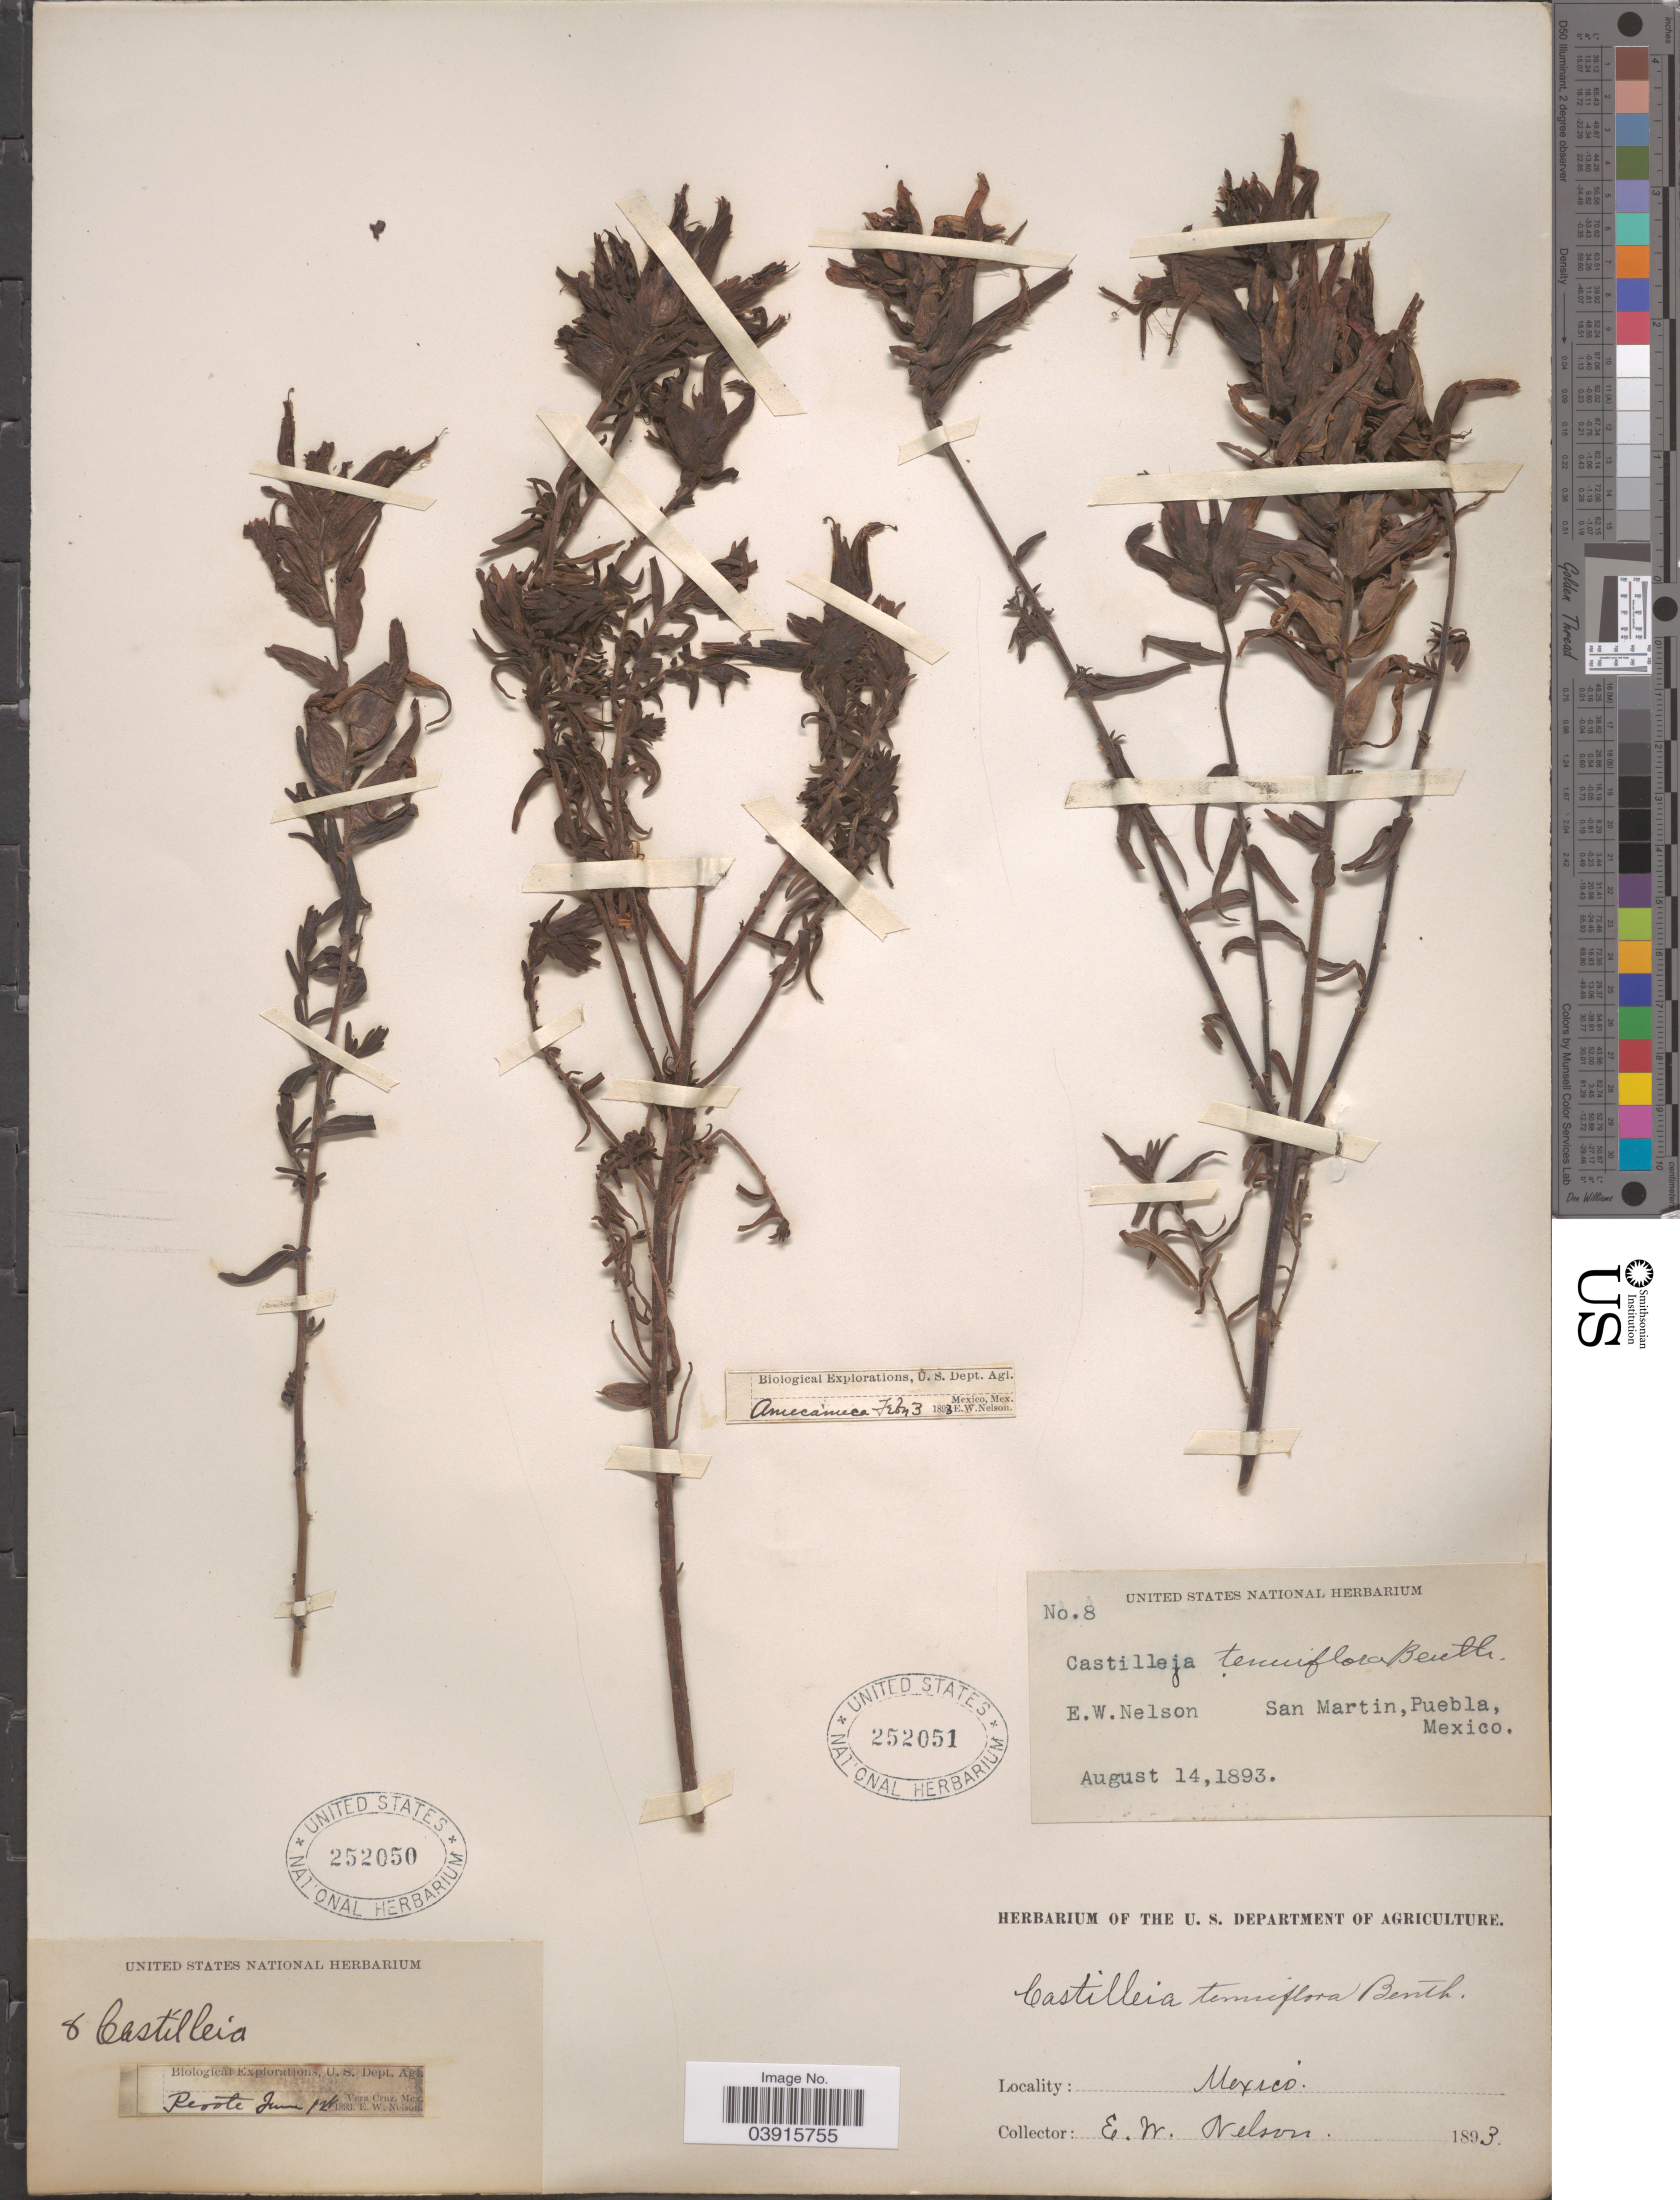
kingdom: Plantae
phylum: Tracheophyta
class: Magnoliopsida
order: Lamiales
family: Orobanchaceae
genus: Castilleja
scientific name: Castilleja tenuiflora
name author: Benth.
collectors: E. W. Nelson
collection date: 1893-06-12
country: Mexico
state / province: Veracruz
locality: Perote, Vera Cruz.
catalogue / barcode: US 252050-2